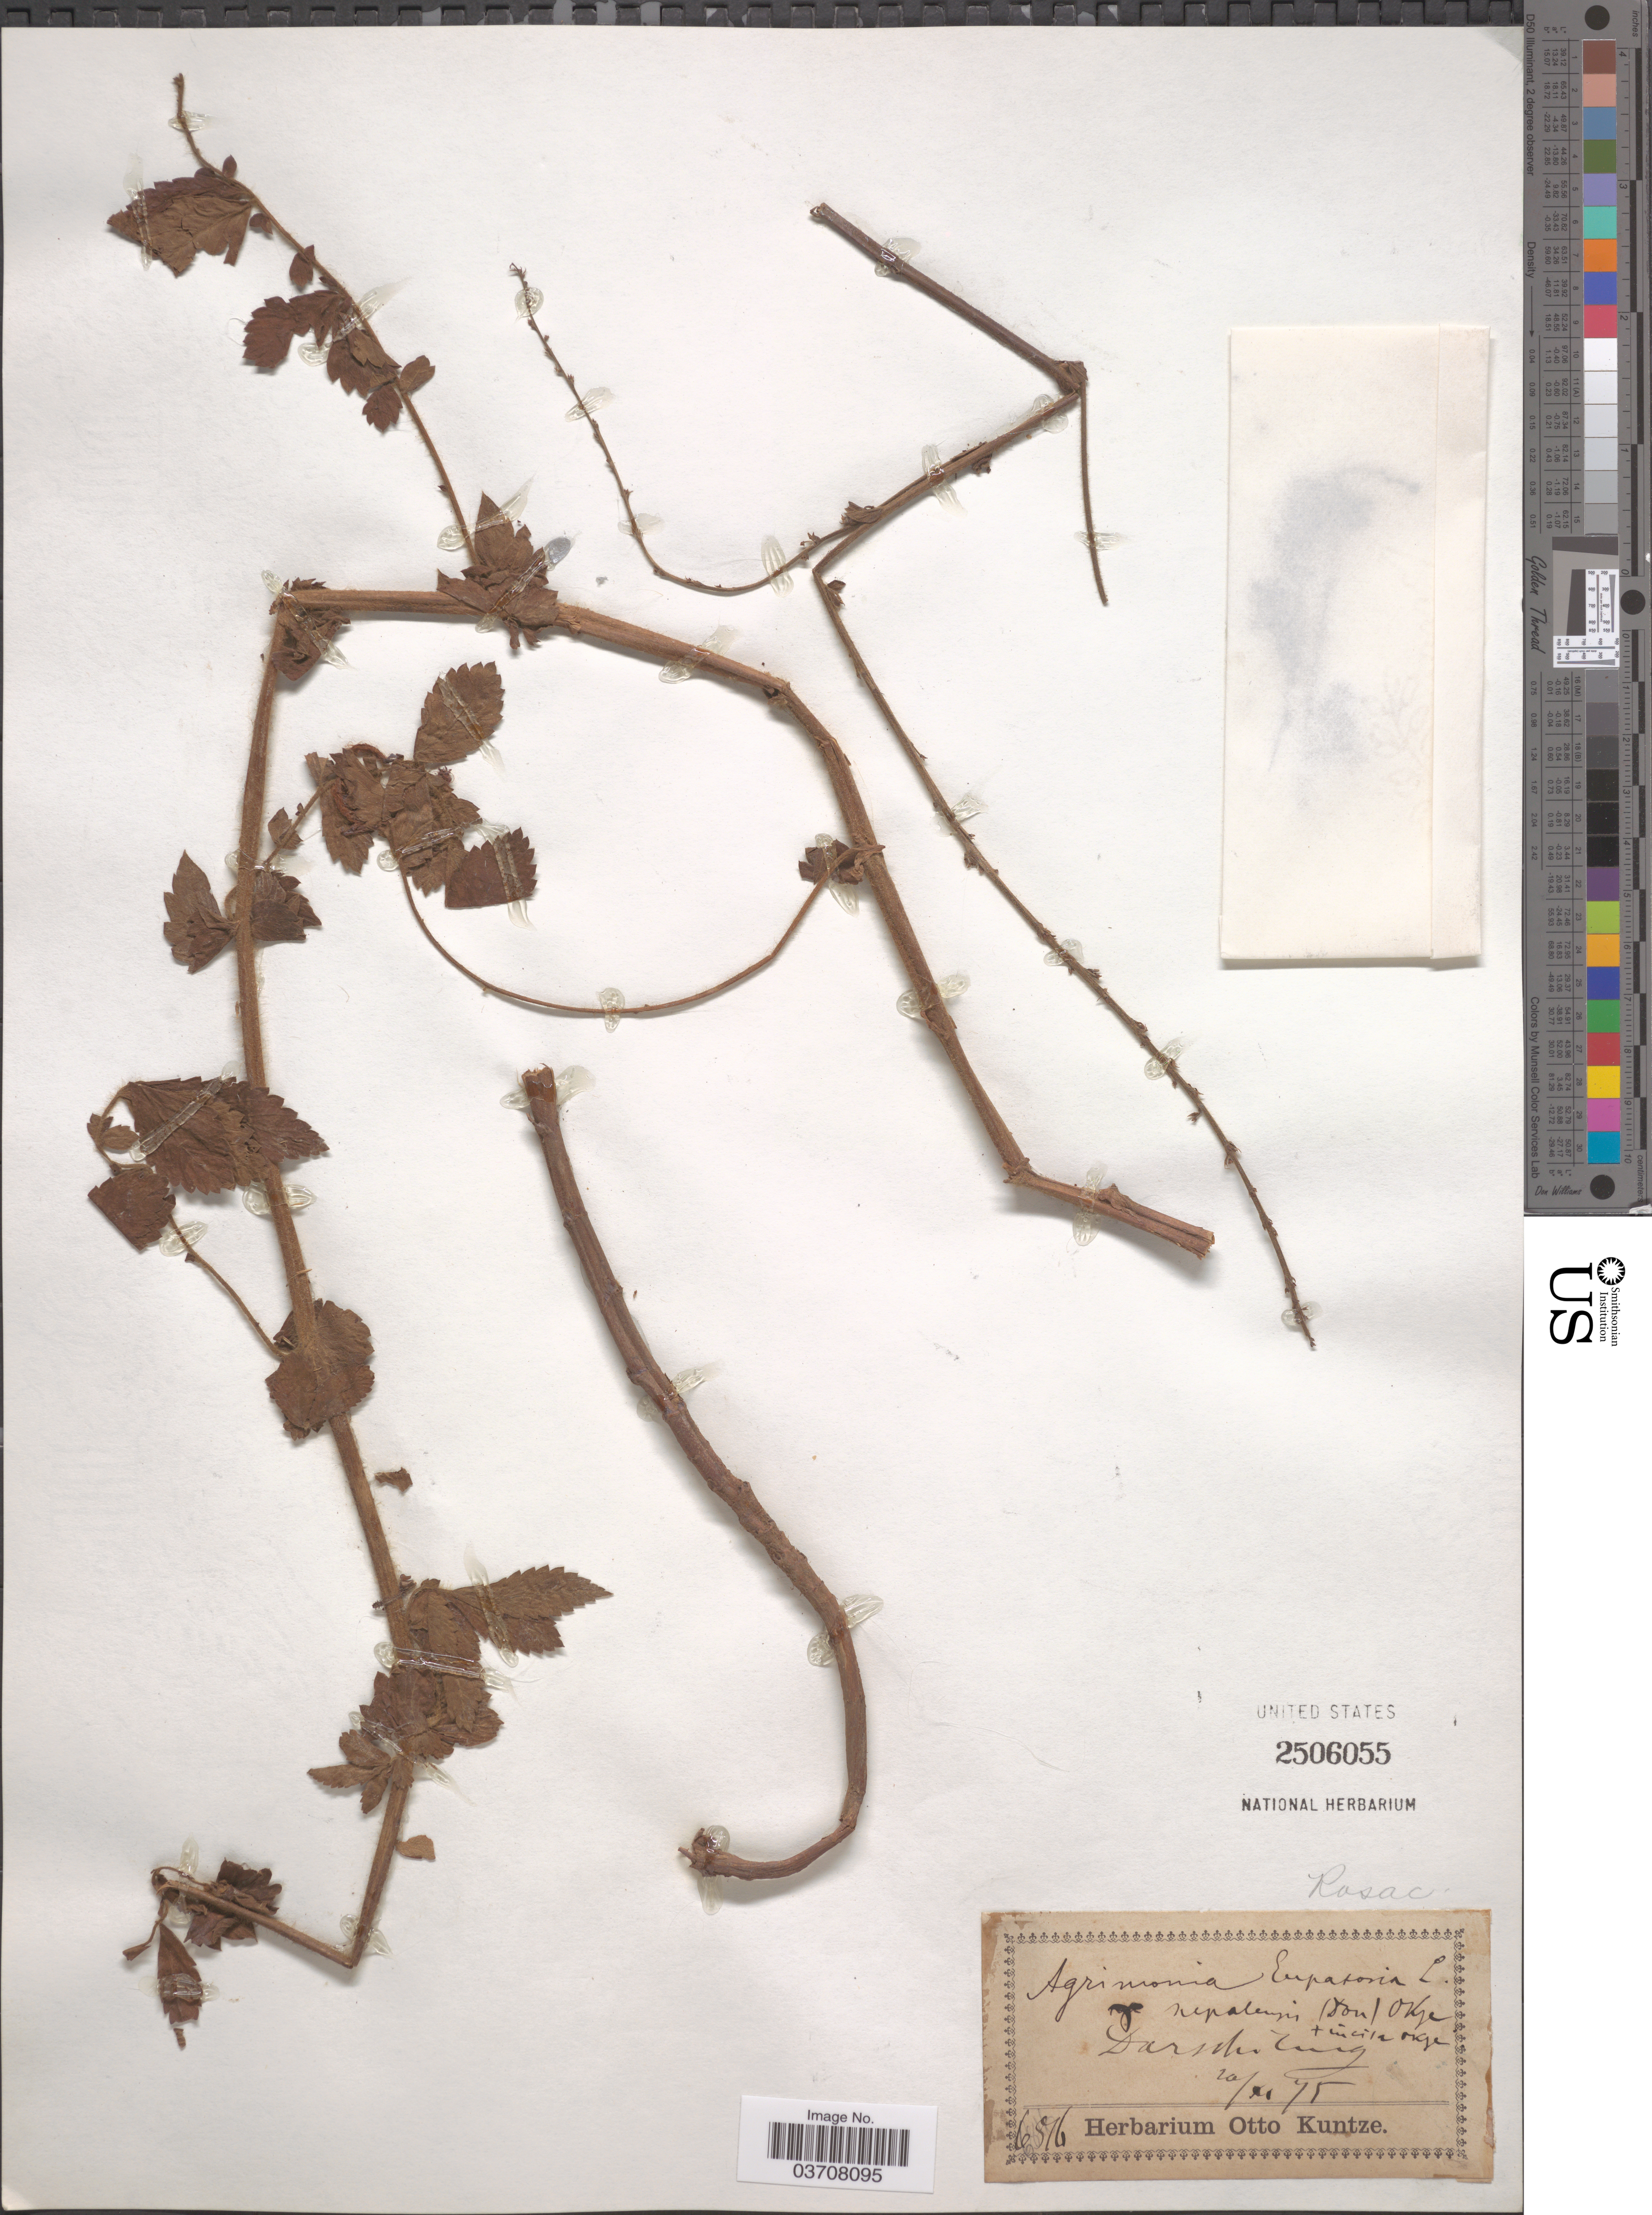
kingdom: Plantae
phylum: Tracheophyta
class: Magnoliopsida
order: Rosales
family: Rosaceae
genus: Agrimonia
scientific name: Agrimonia eupatoria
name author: L.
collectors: ex herb. Otto Kuntze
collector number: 6516*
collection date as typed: Transcribed d/m/y: 20/11/75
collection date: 1875-11-20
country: India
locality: Darshiling [interpreted].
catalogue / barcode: US 2506055